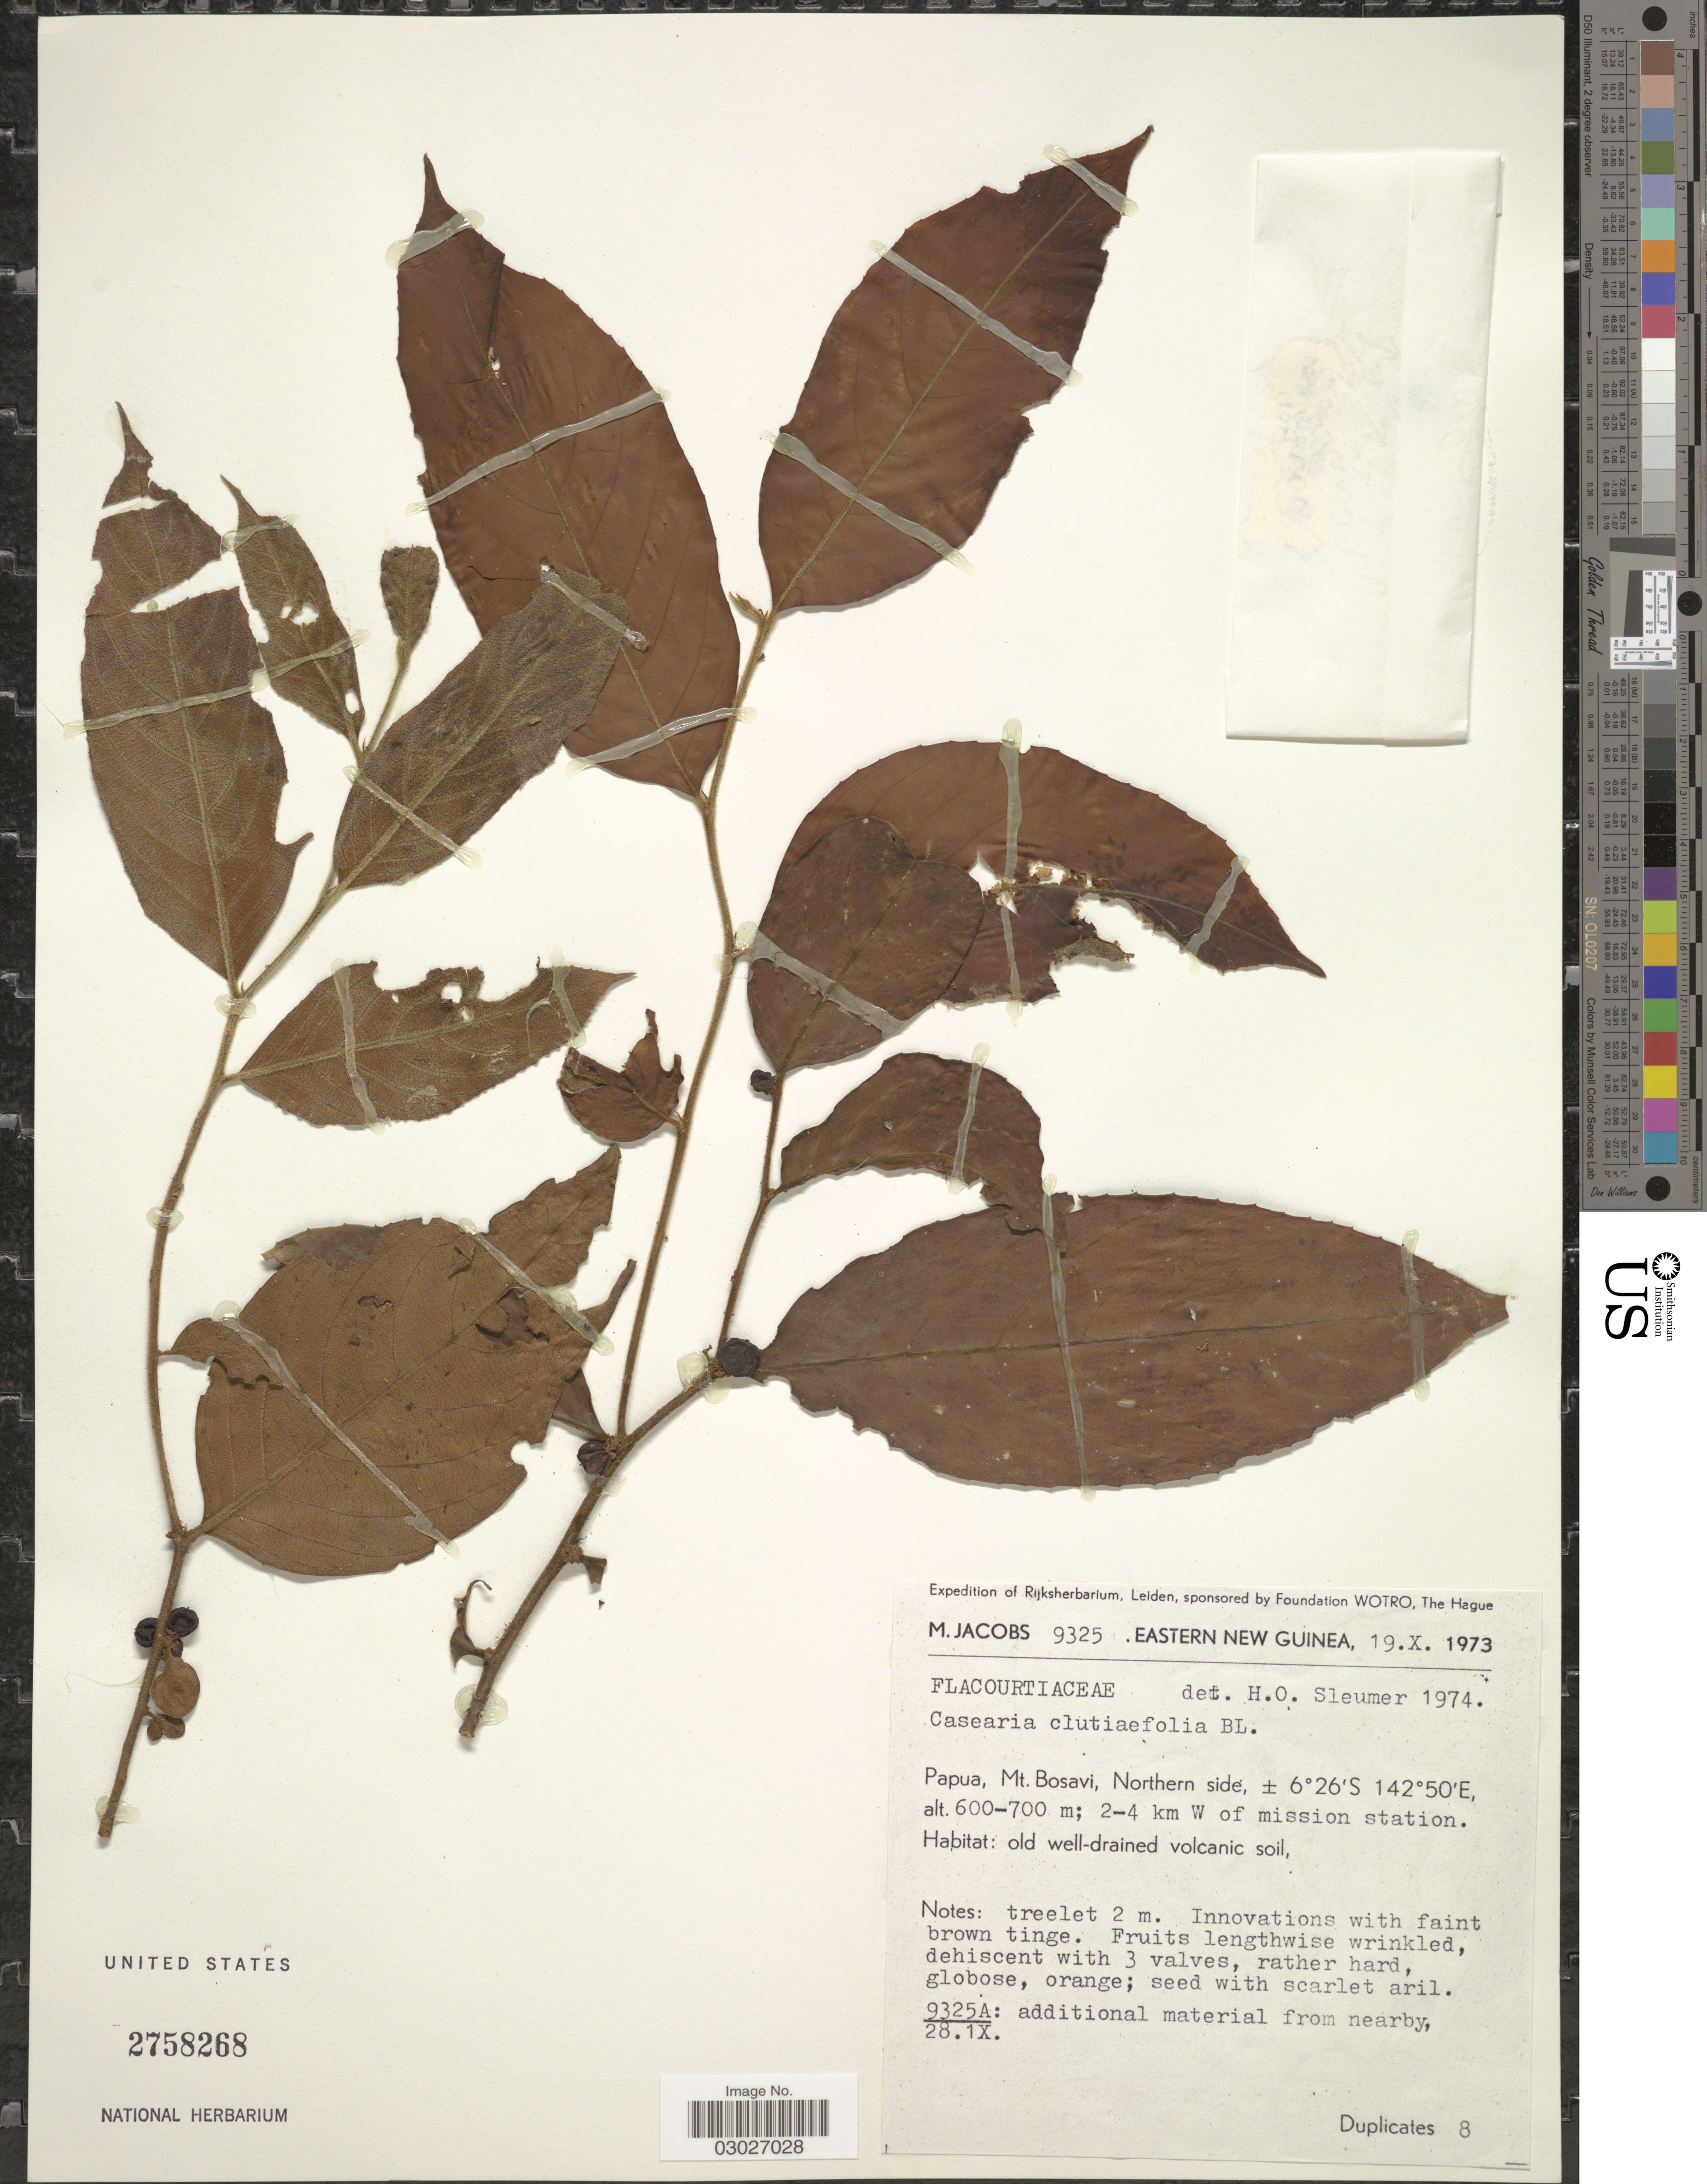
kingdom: Plantae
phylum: Tracheophyta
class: Magnoliopsida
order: Malpighiales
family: Salicaceae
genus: Casearia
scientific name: Casearia clutiifolia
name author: Blume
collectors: M. Jacobs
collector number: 9325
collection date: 1973-10-19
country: Papua New Guinea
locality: Eastern New Guinea. Papua, Mt. Bosavi, Northern side; 2-4 km W of mission station.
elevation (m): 600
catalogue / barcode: US 2758268